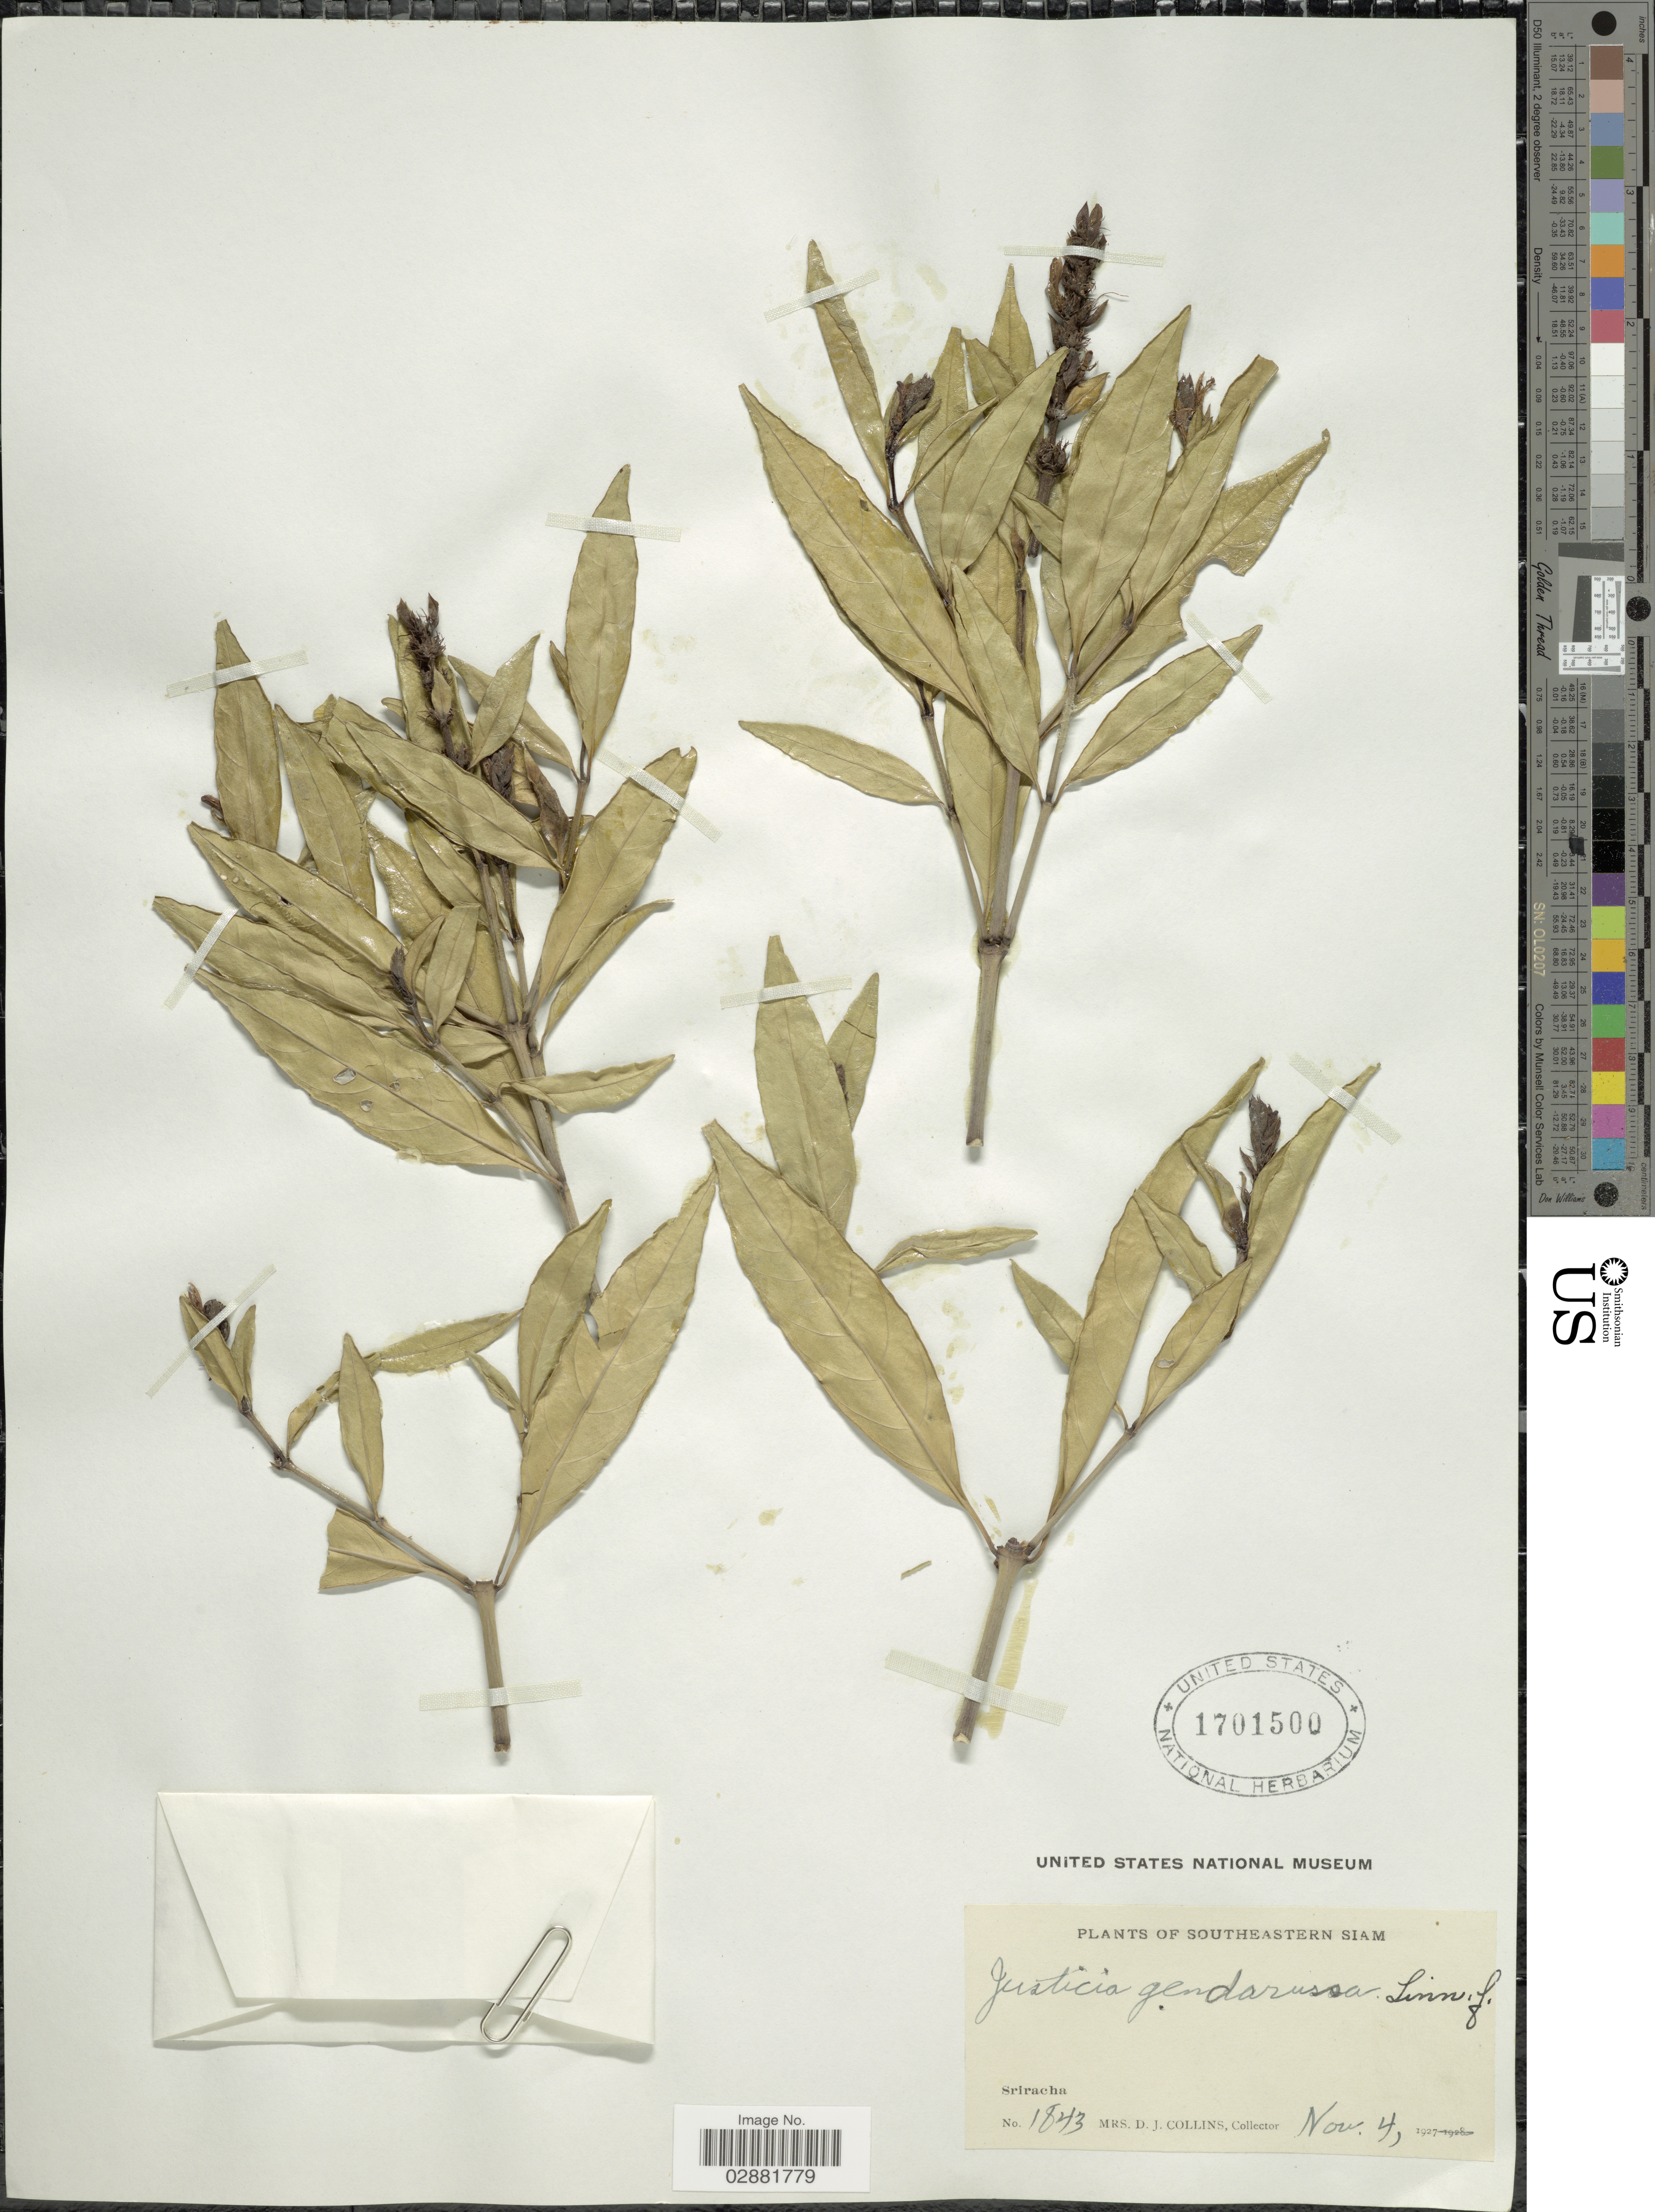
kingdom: Plantae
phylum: Tracheophyta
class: Magnoliopsida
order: Lamiales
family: Acanthaceae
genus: Justicia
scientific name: Justicia gendarussa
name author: Burm. f.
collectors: Mrs. D. J. Collins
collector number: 1843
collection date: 1927-11-04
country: Thailand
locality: Southeastern Siam, Sriracha.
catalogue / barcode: US 1701500